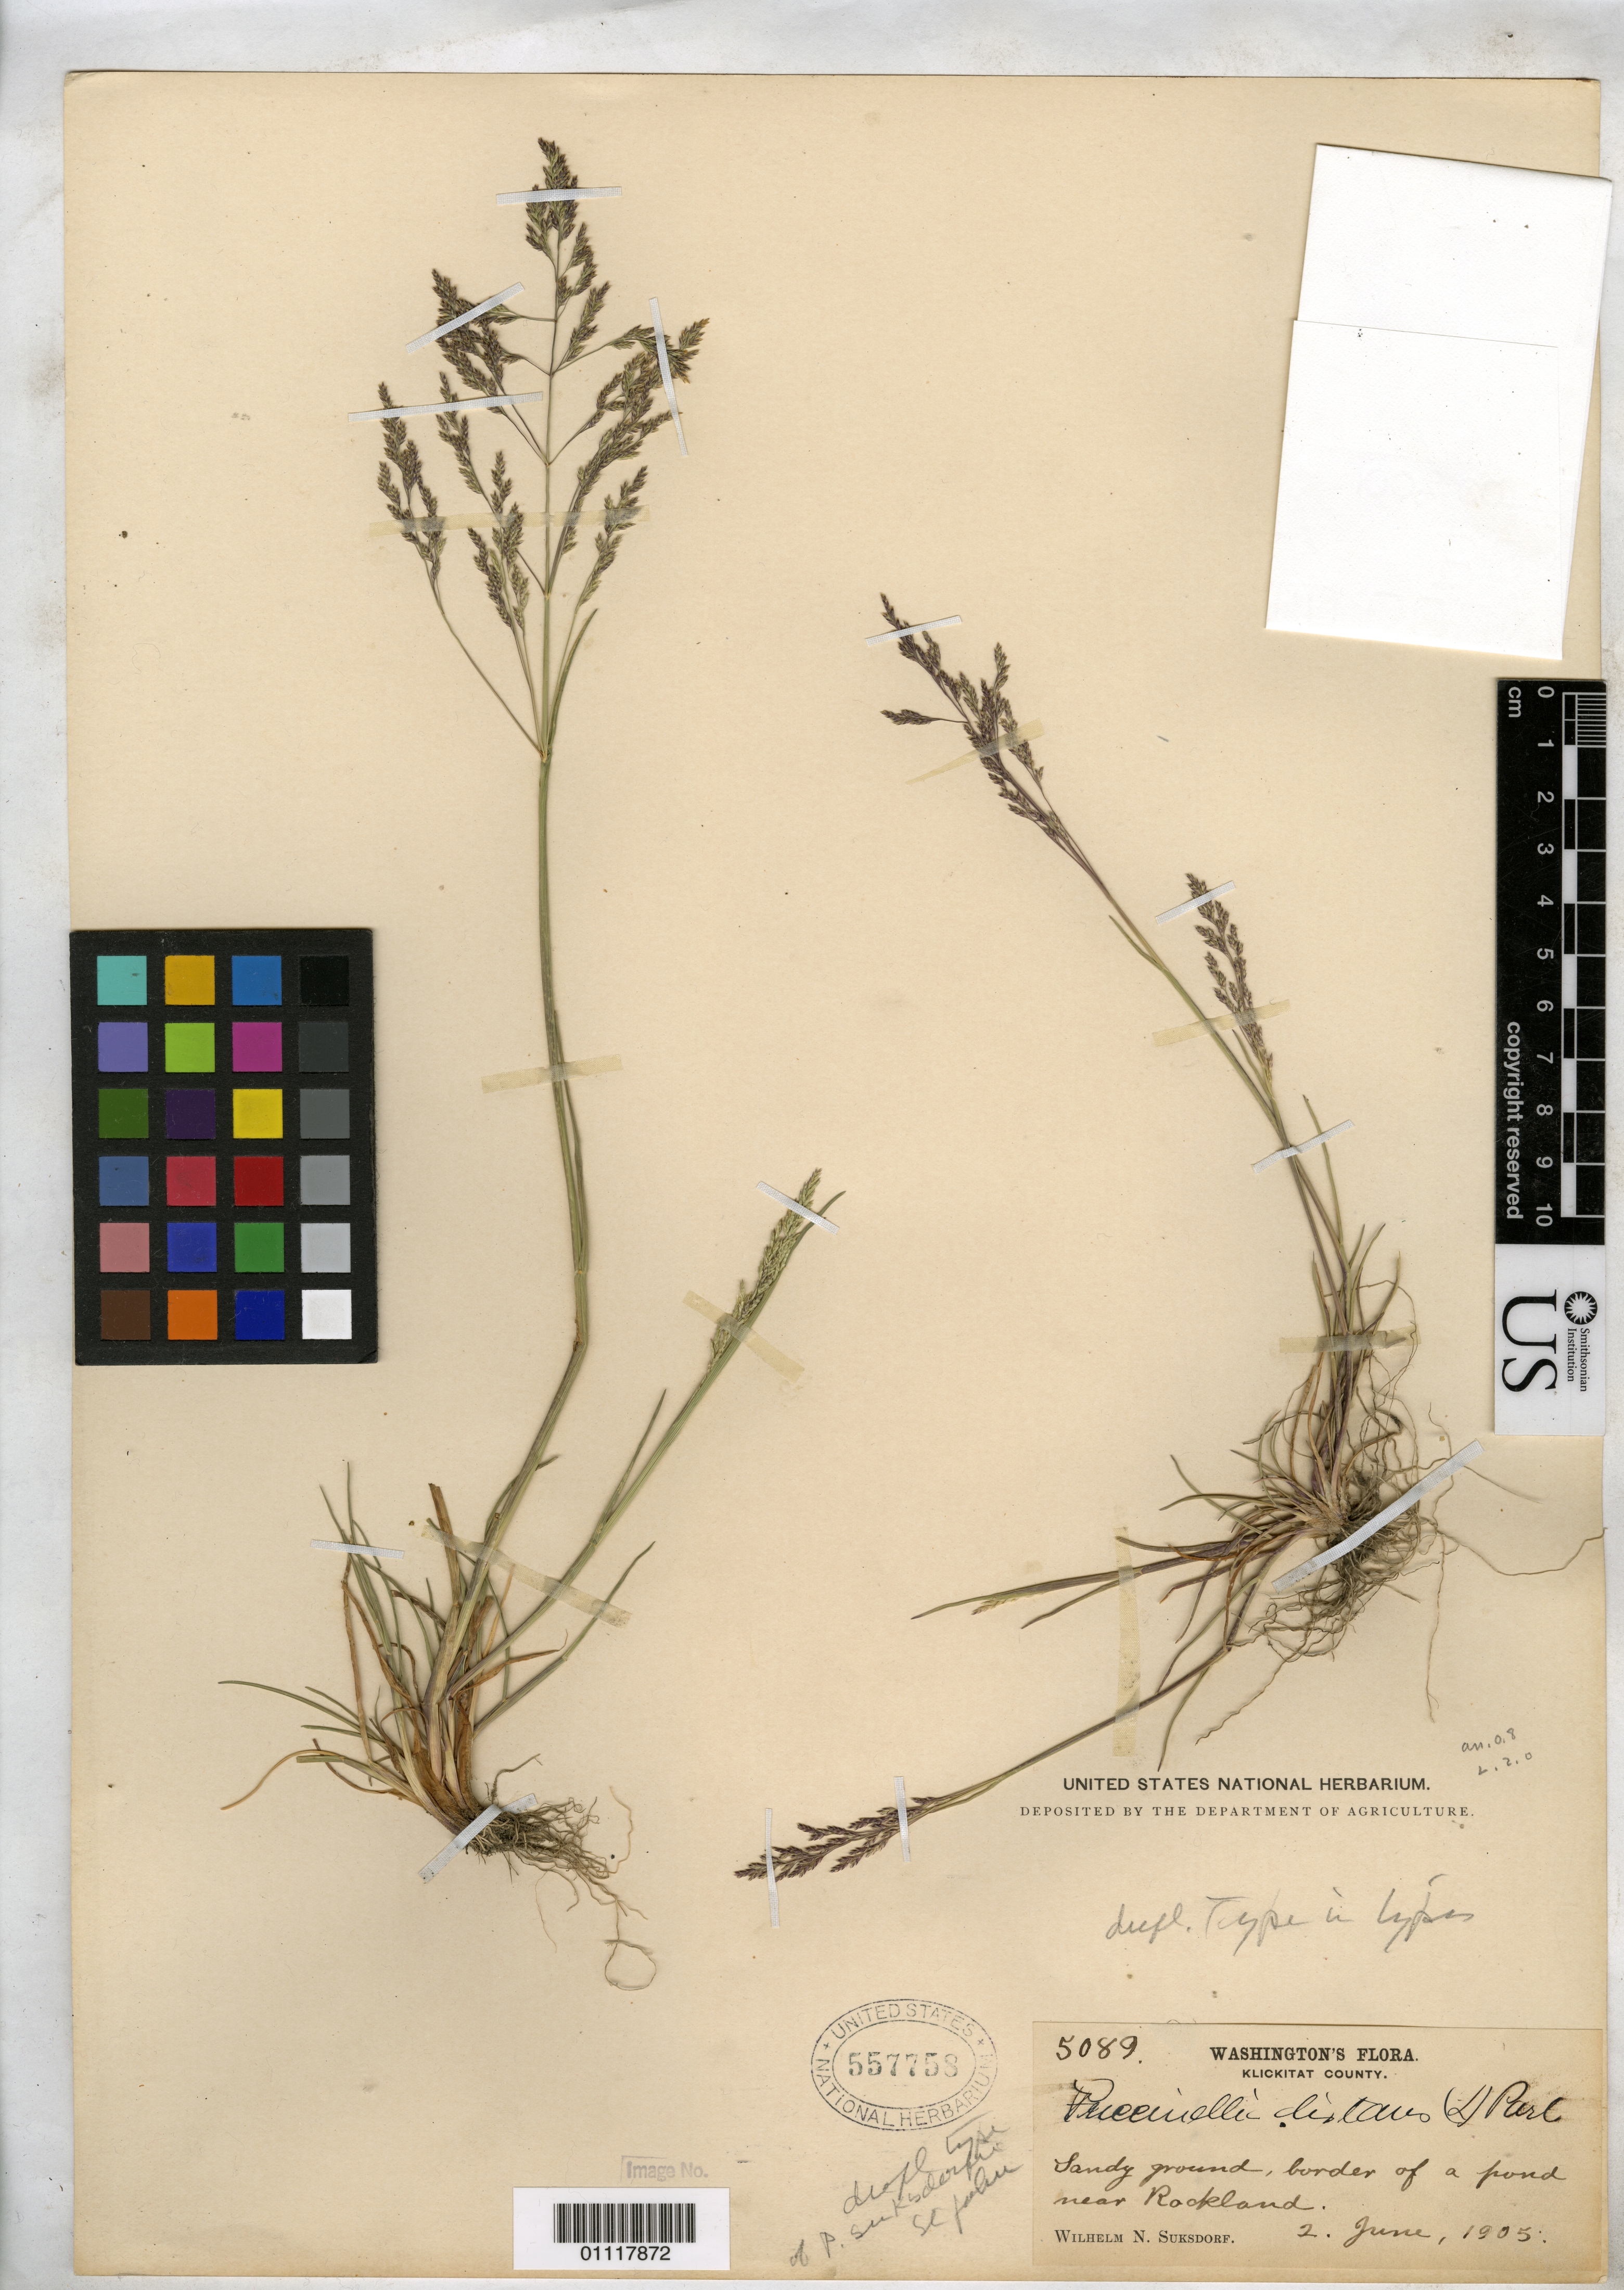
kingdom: Plantae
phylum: Tracheophyta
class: Liliopsida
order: Poales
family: Poaceae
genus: Puccinellia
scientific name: Puccinellia suksdorfii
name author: H. St. John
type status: Isotype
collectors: W. N. Suksdorf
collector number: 5089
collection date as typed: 02 Jun 1905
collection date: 1905-06-02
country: United States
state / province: Washington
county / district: Klickitat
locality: Pond near Rockland.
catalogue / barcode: US 557758